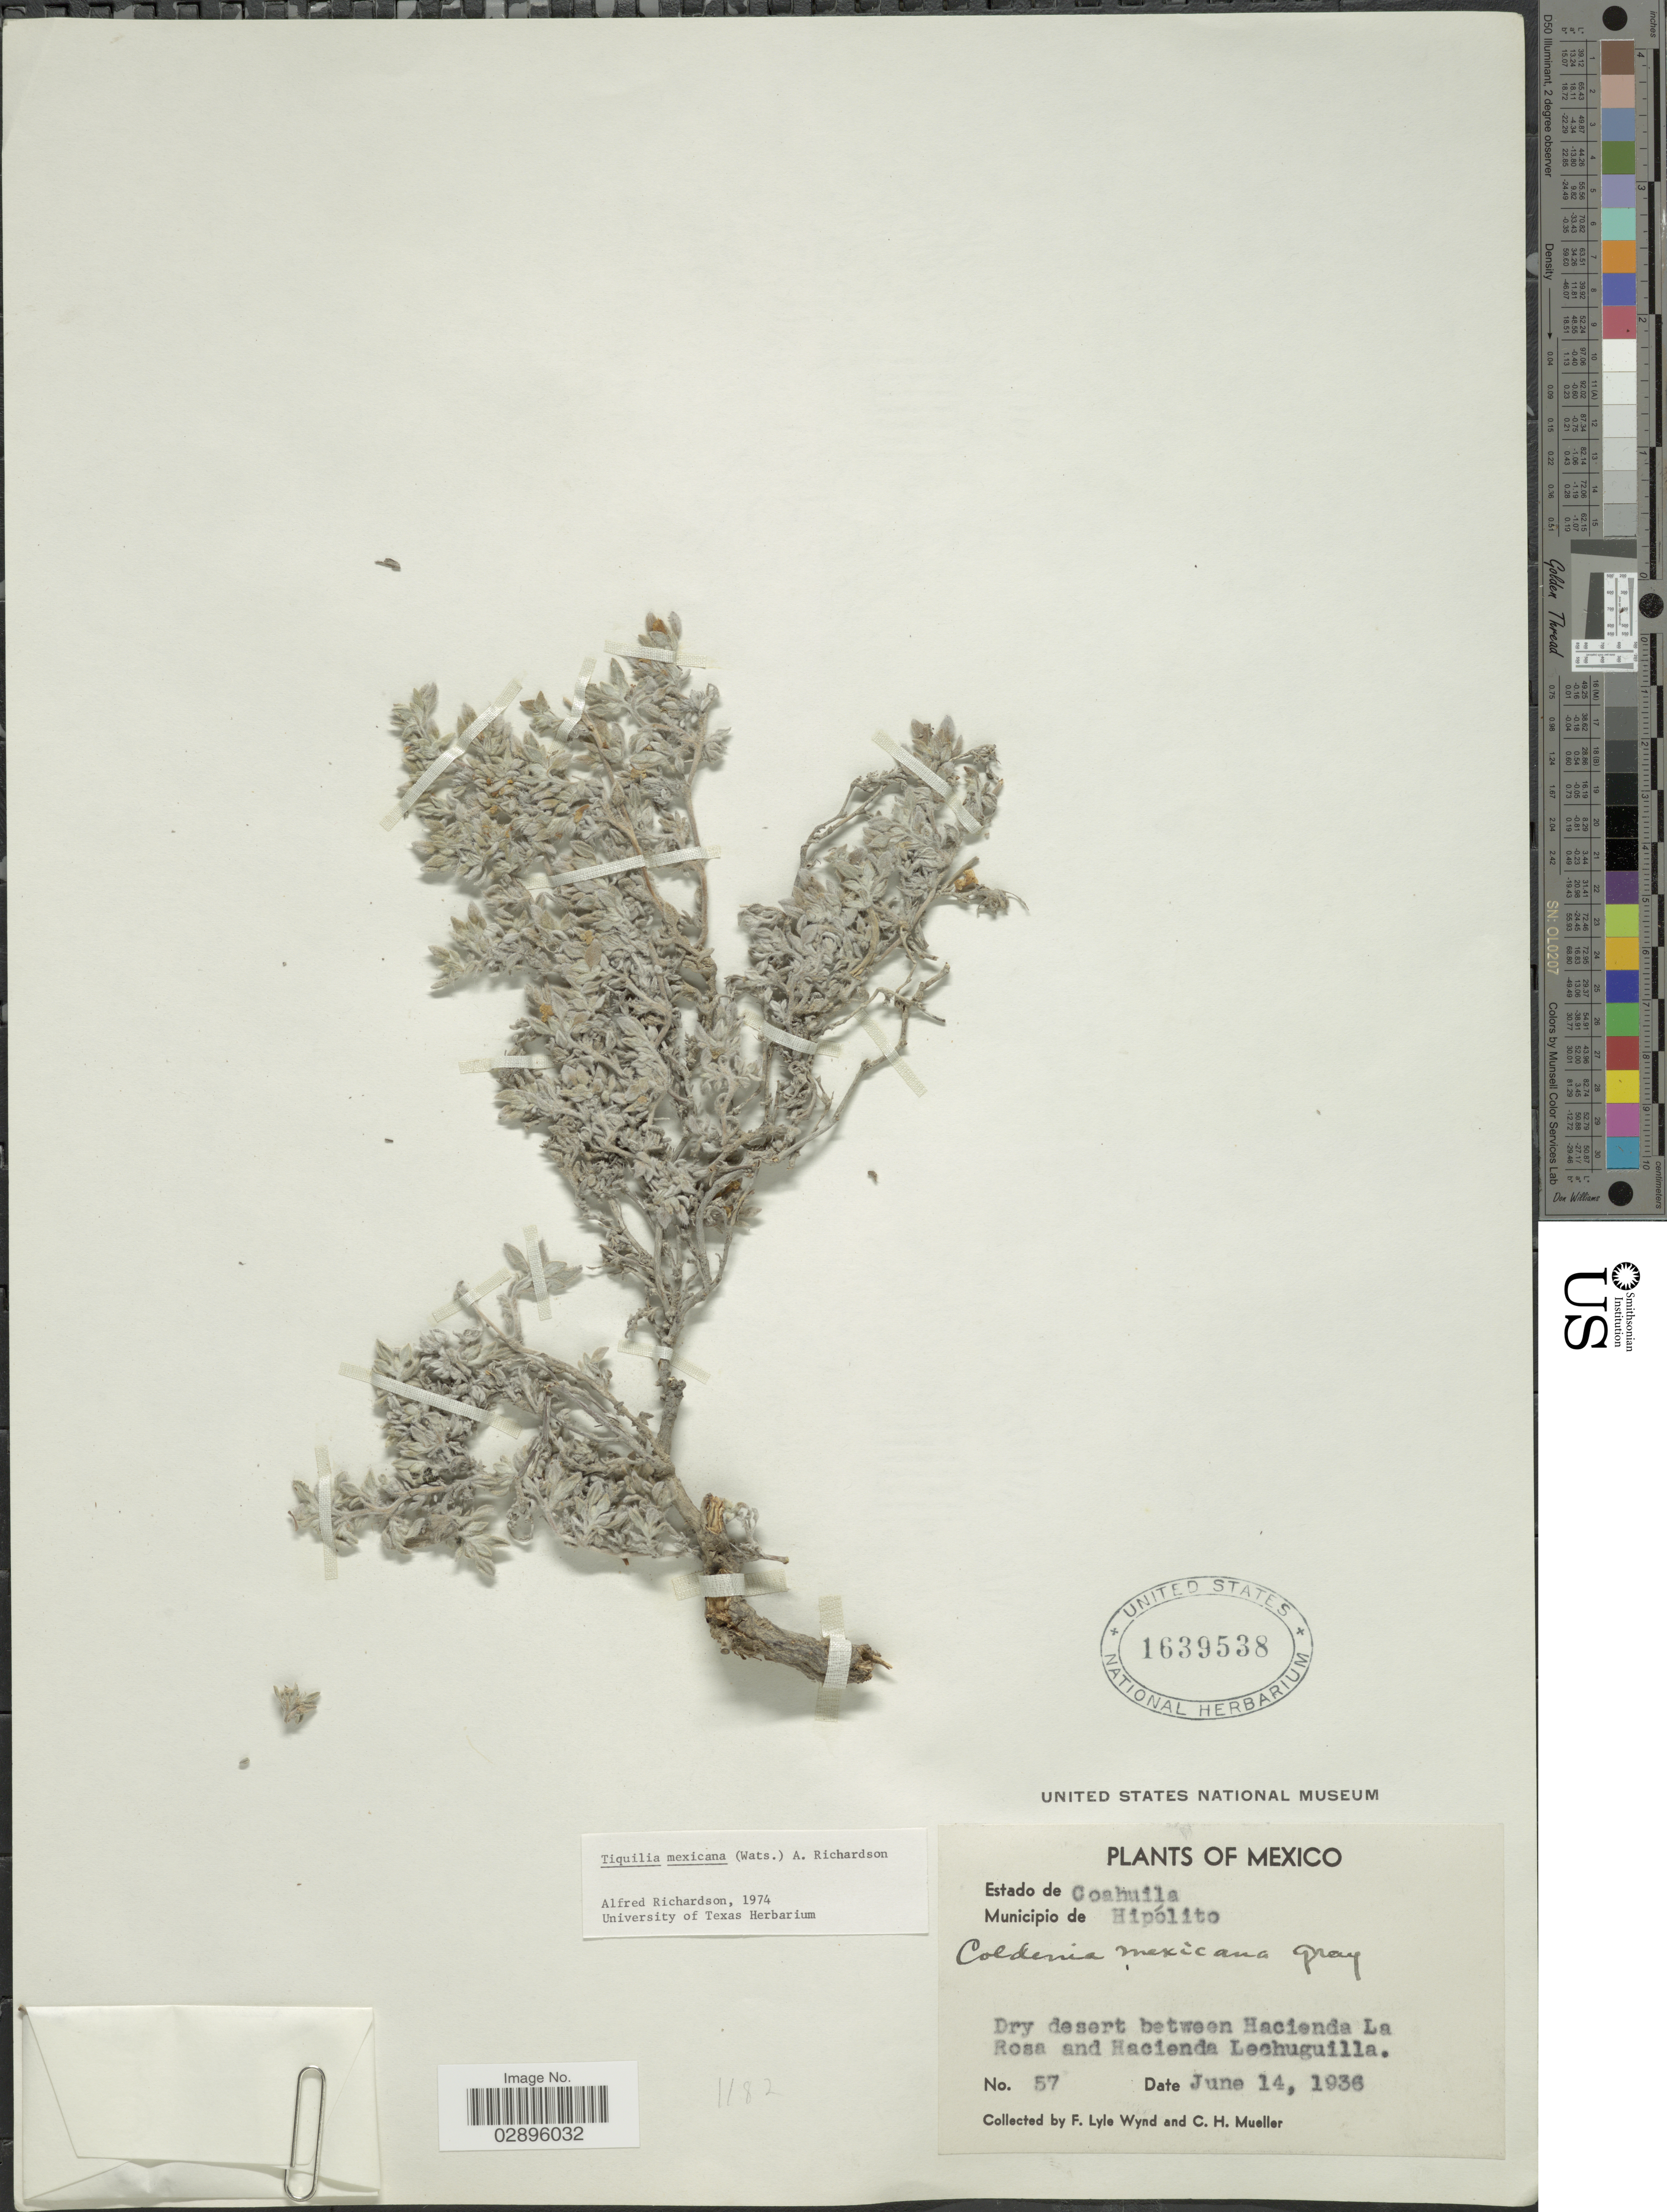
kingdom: Plantae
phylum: Tracheophyta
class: Magnoliopsida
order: Boraginales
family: Ehretiaceae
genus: Tiquilia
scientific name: Tiquilia mexicana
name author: (S. Watson) A.T. Richardson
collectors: F. L. Wynd & C. H. Mueller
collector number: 57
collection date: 1936-06-14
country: Mexico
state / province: Coahuila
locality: Municipio de Hipólito. Dry desert between Hacienda La Rosa and Hacienda Lechuguilla.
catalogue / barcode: US 1639538